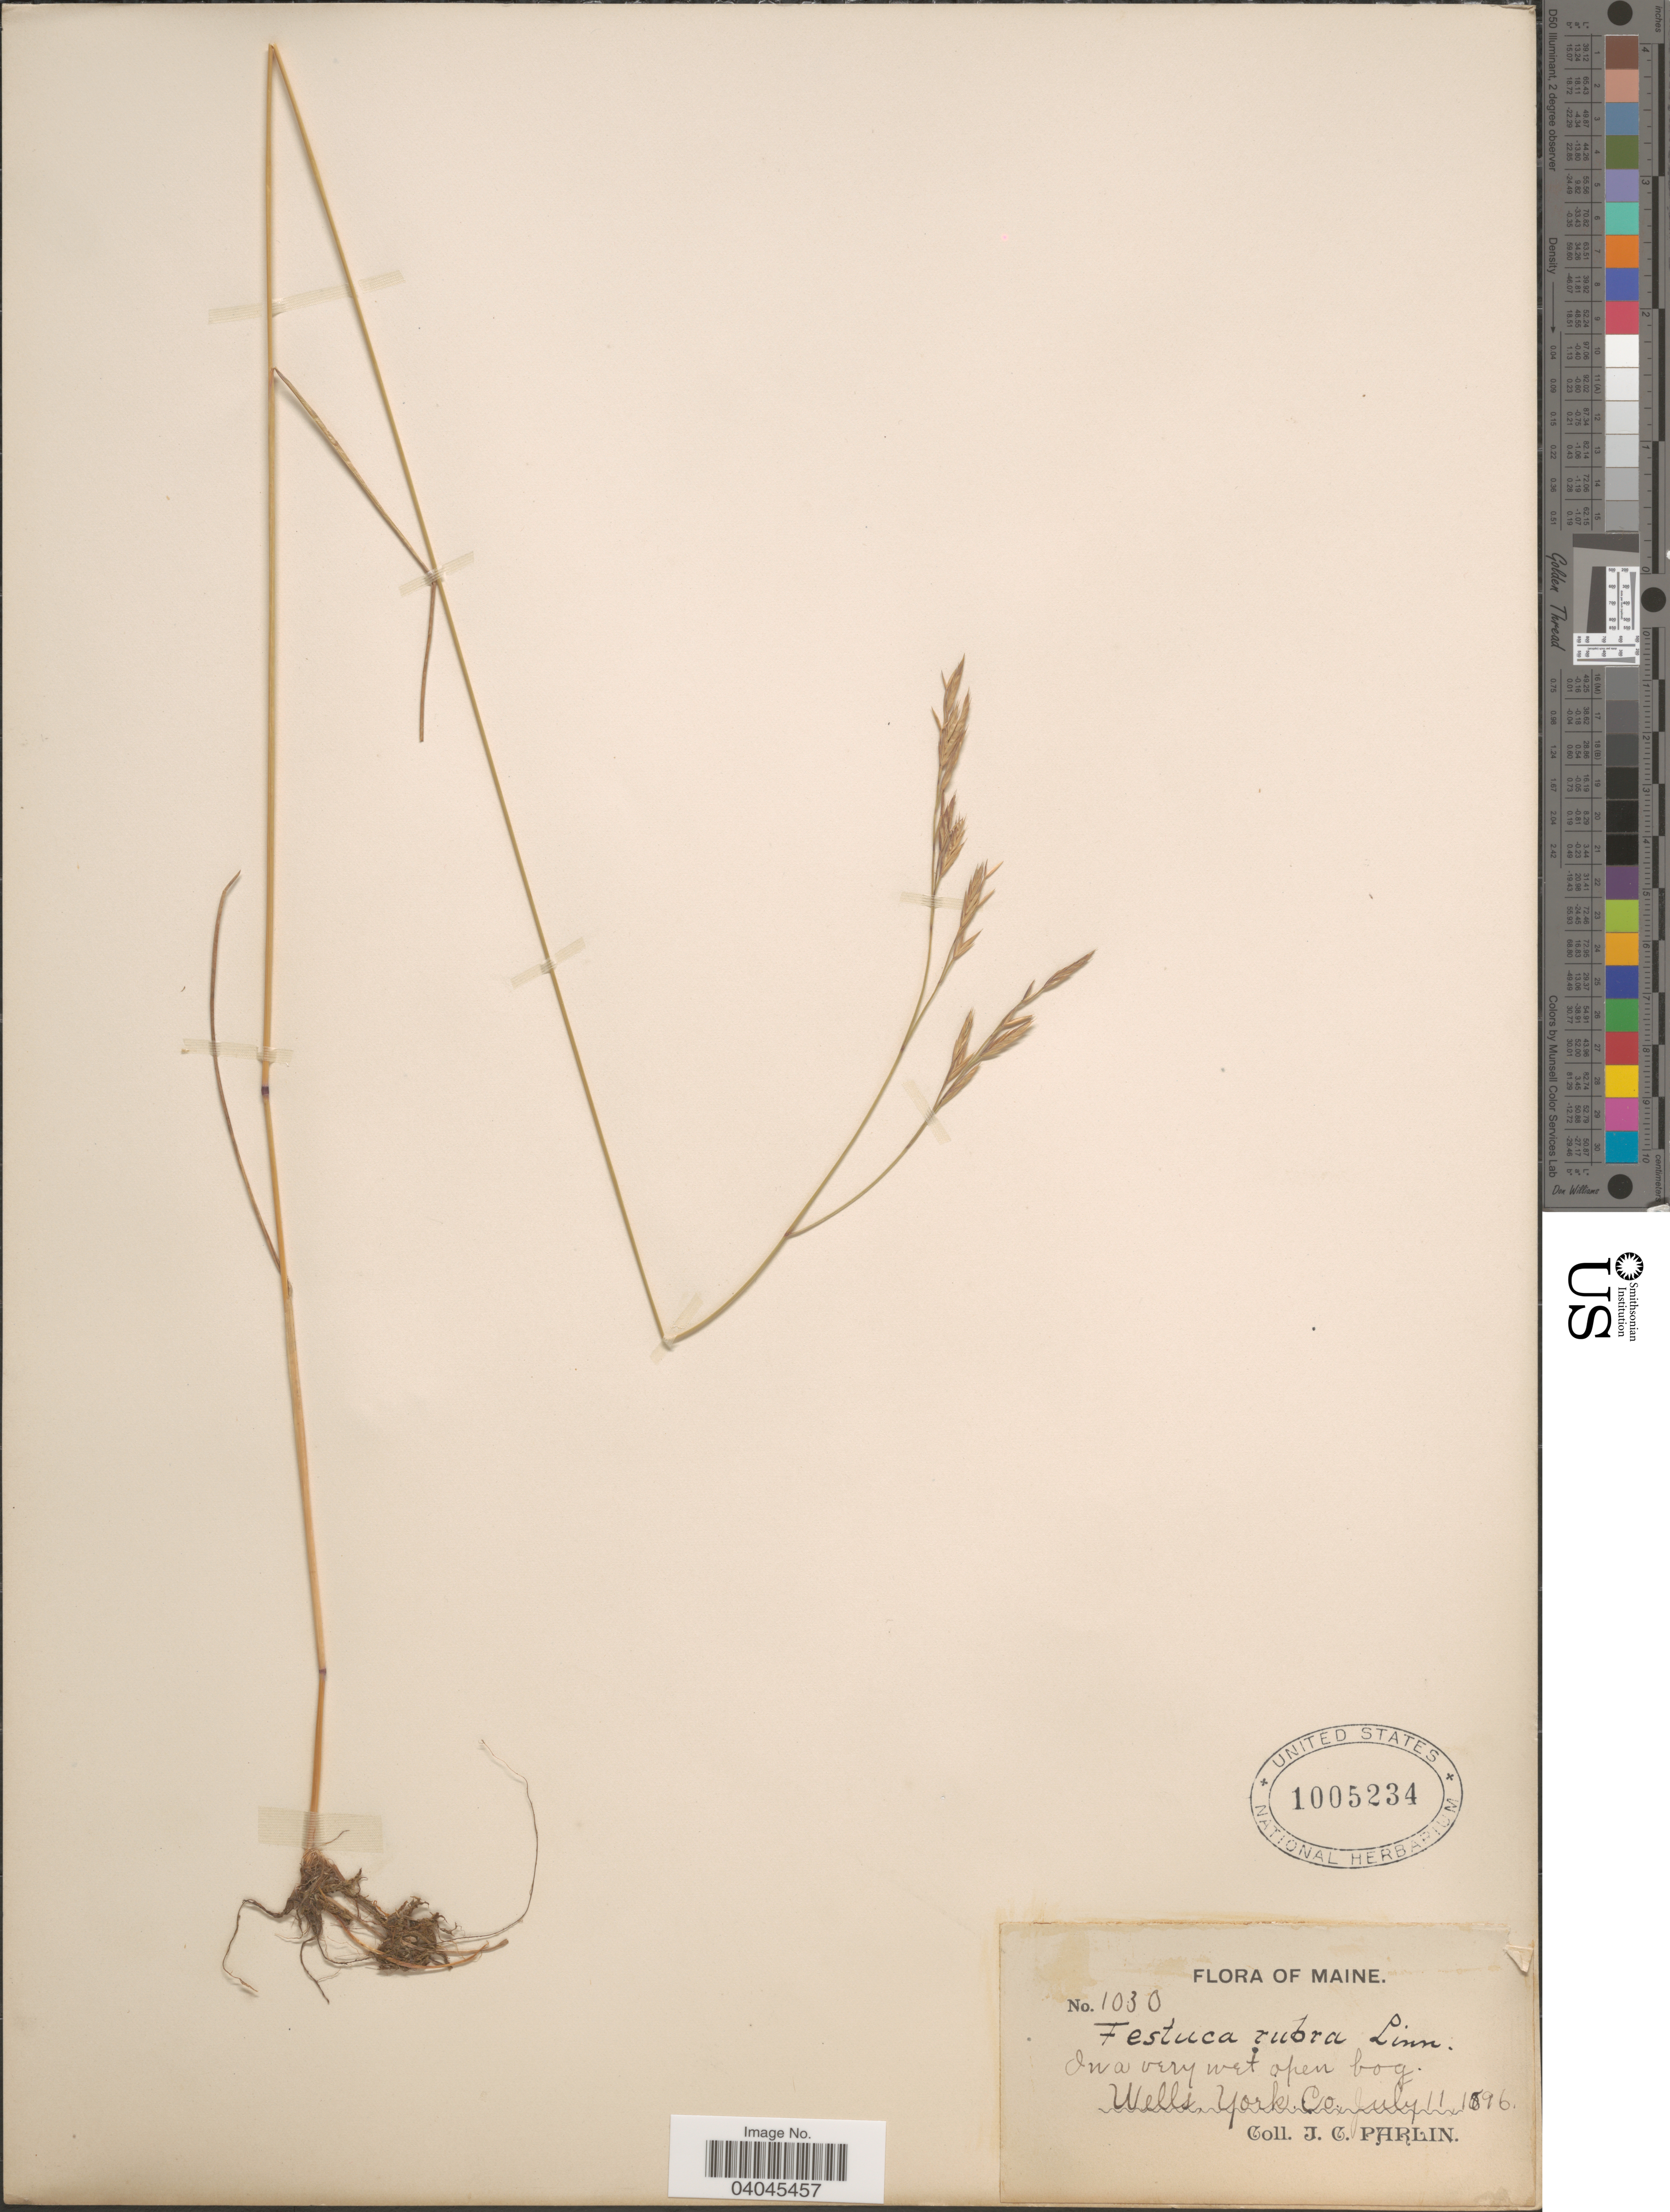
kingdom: Plantae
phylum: Tracheophyta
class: Liliopsida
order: Poales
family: Poaceae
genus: Festuca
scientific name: Festuca rubra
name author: L.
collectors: J. Parlin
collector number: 1030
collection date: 1896-07-11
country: United States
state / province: Maine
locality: Wells, York Co.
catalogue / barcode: US 1005234